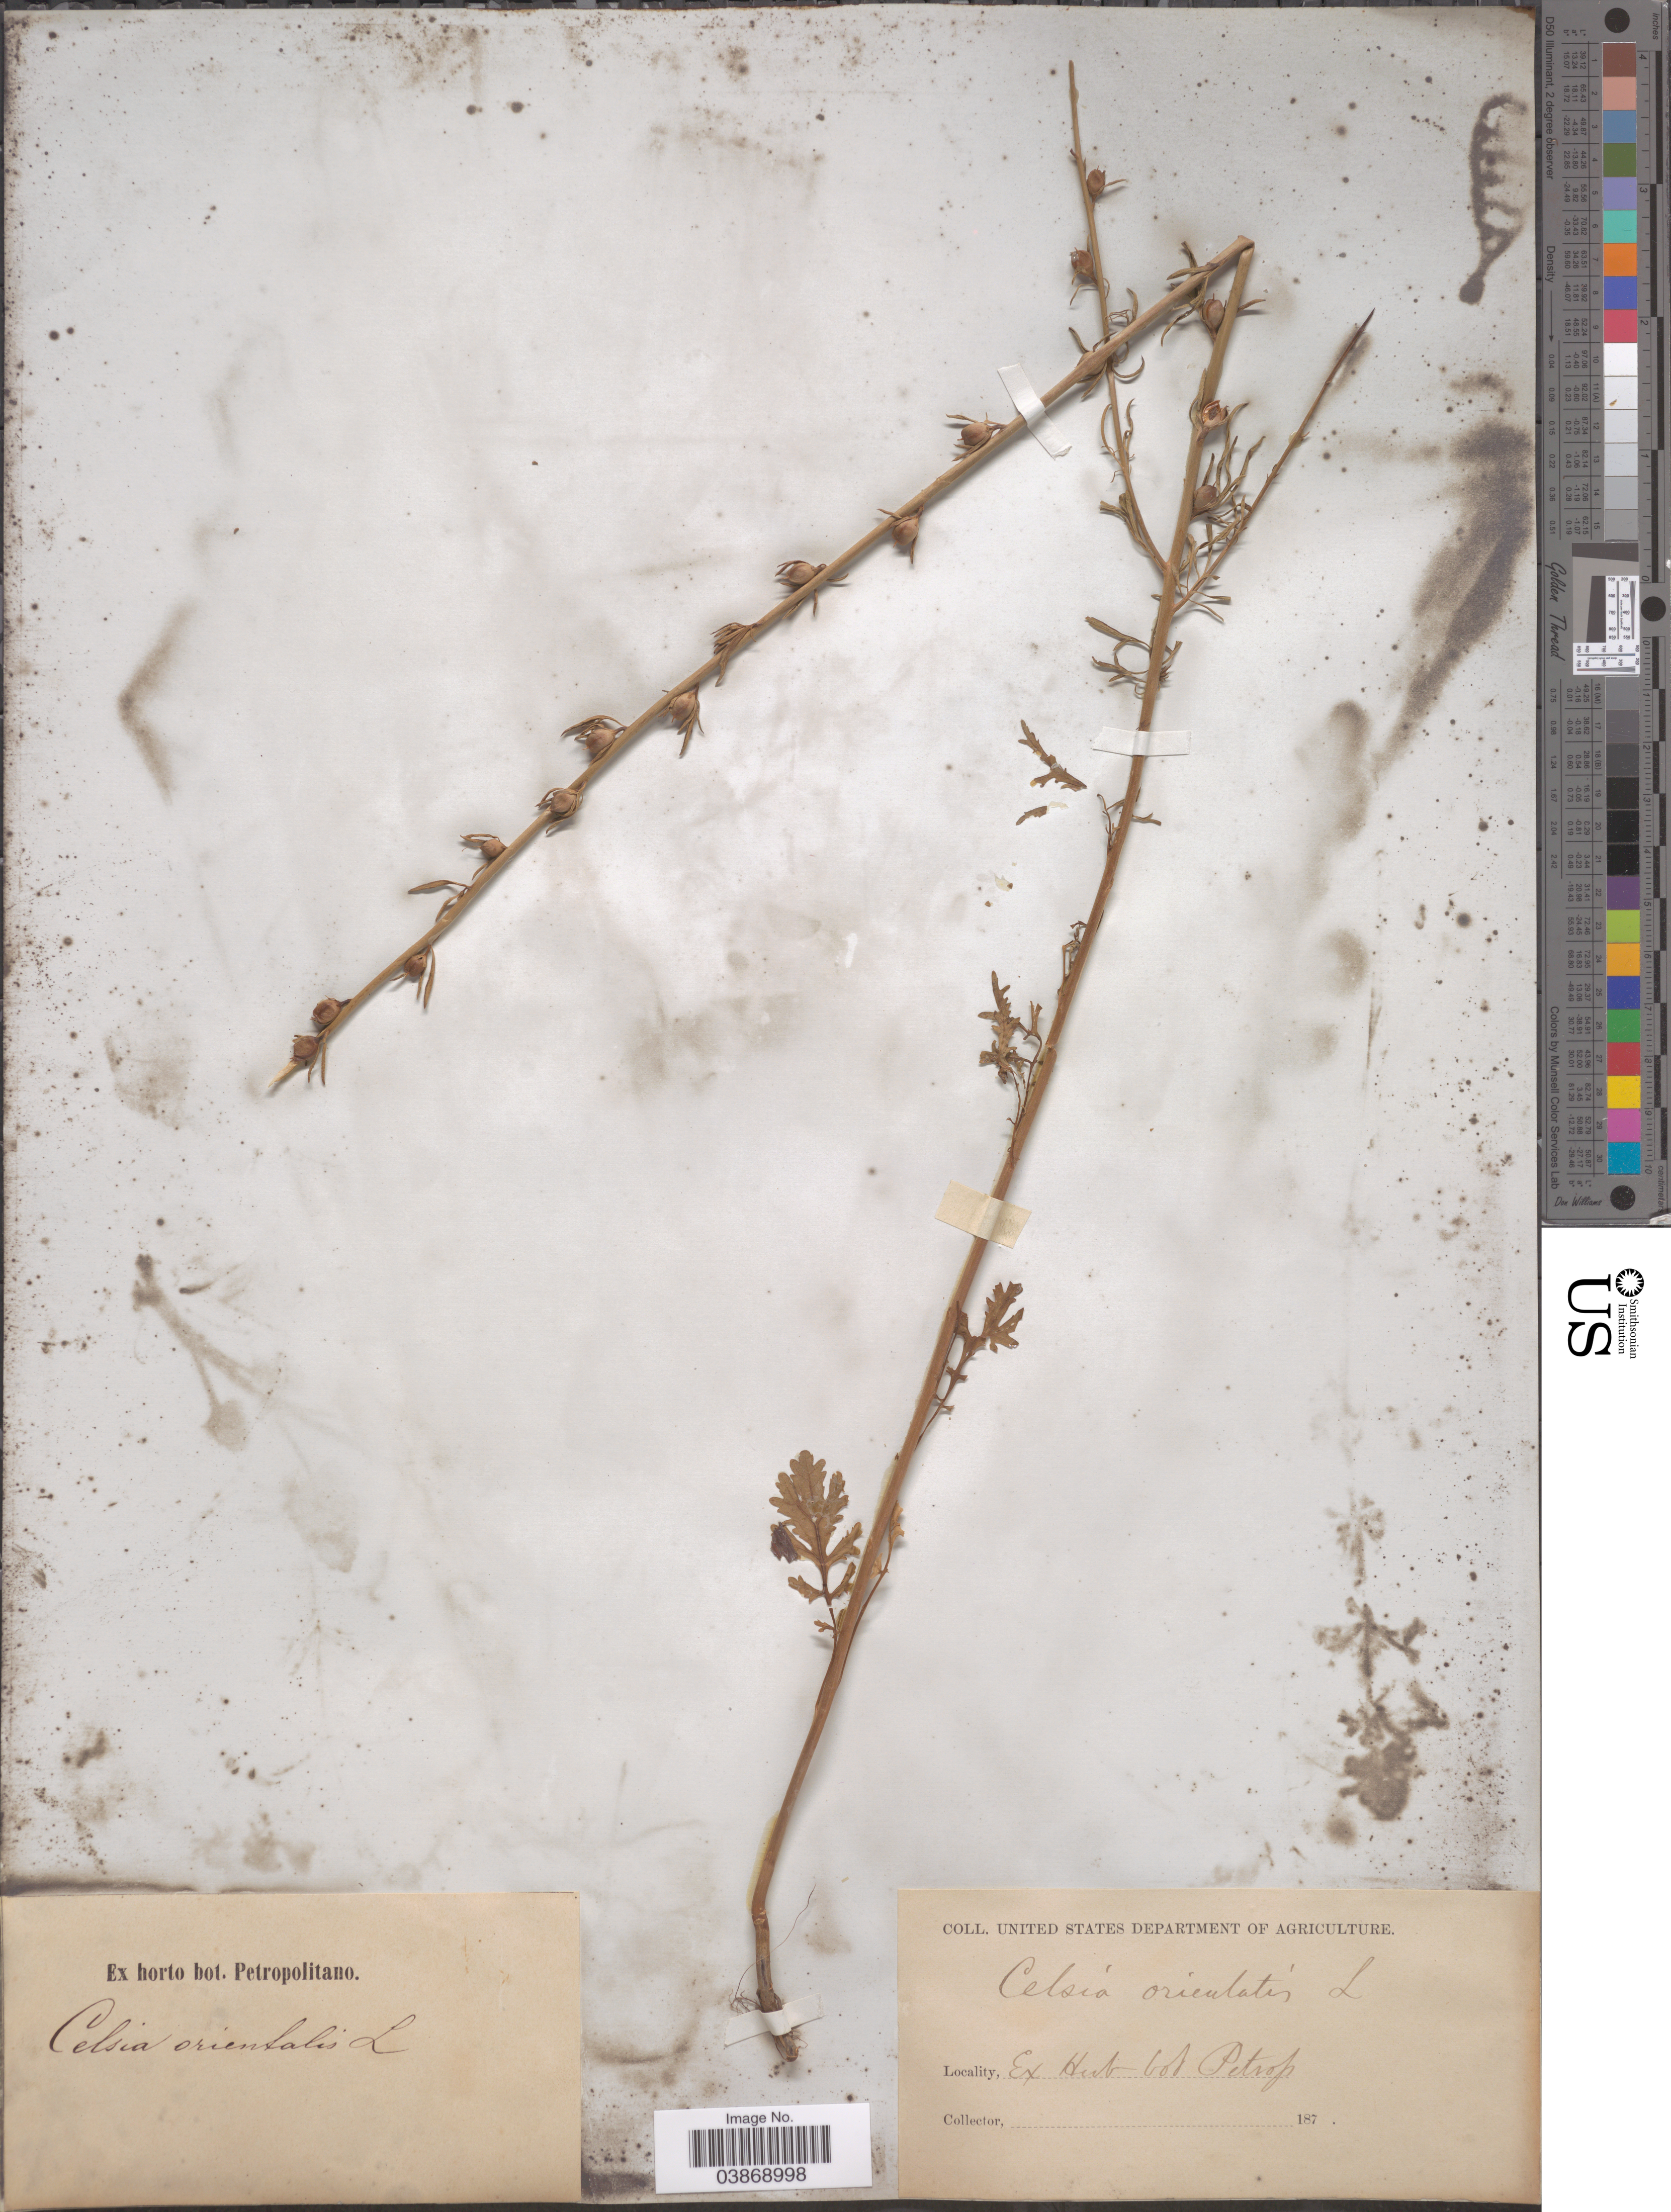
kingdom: Plantae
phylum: Tracheophyta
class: Magnoliopsida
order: Lamiales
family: Scrophulariaceae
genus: Celsia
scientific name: Celsia orientalis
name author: L.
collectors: ex Horto Bot. Petropolitano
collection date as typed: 187